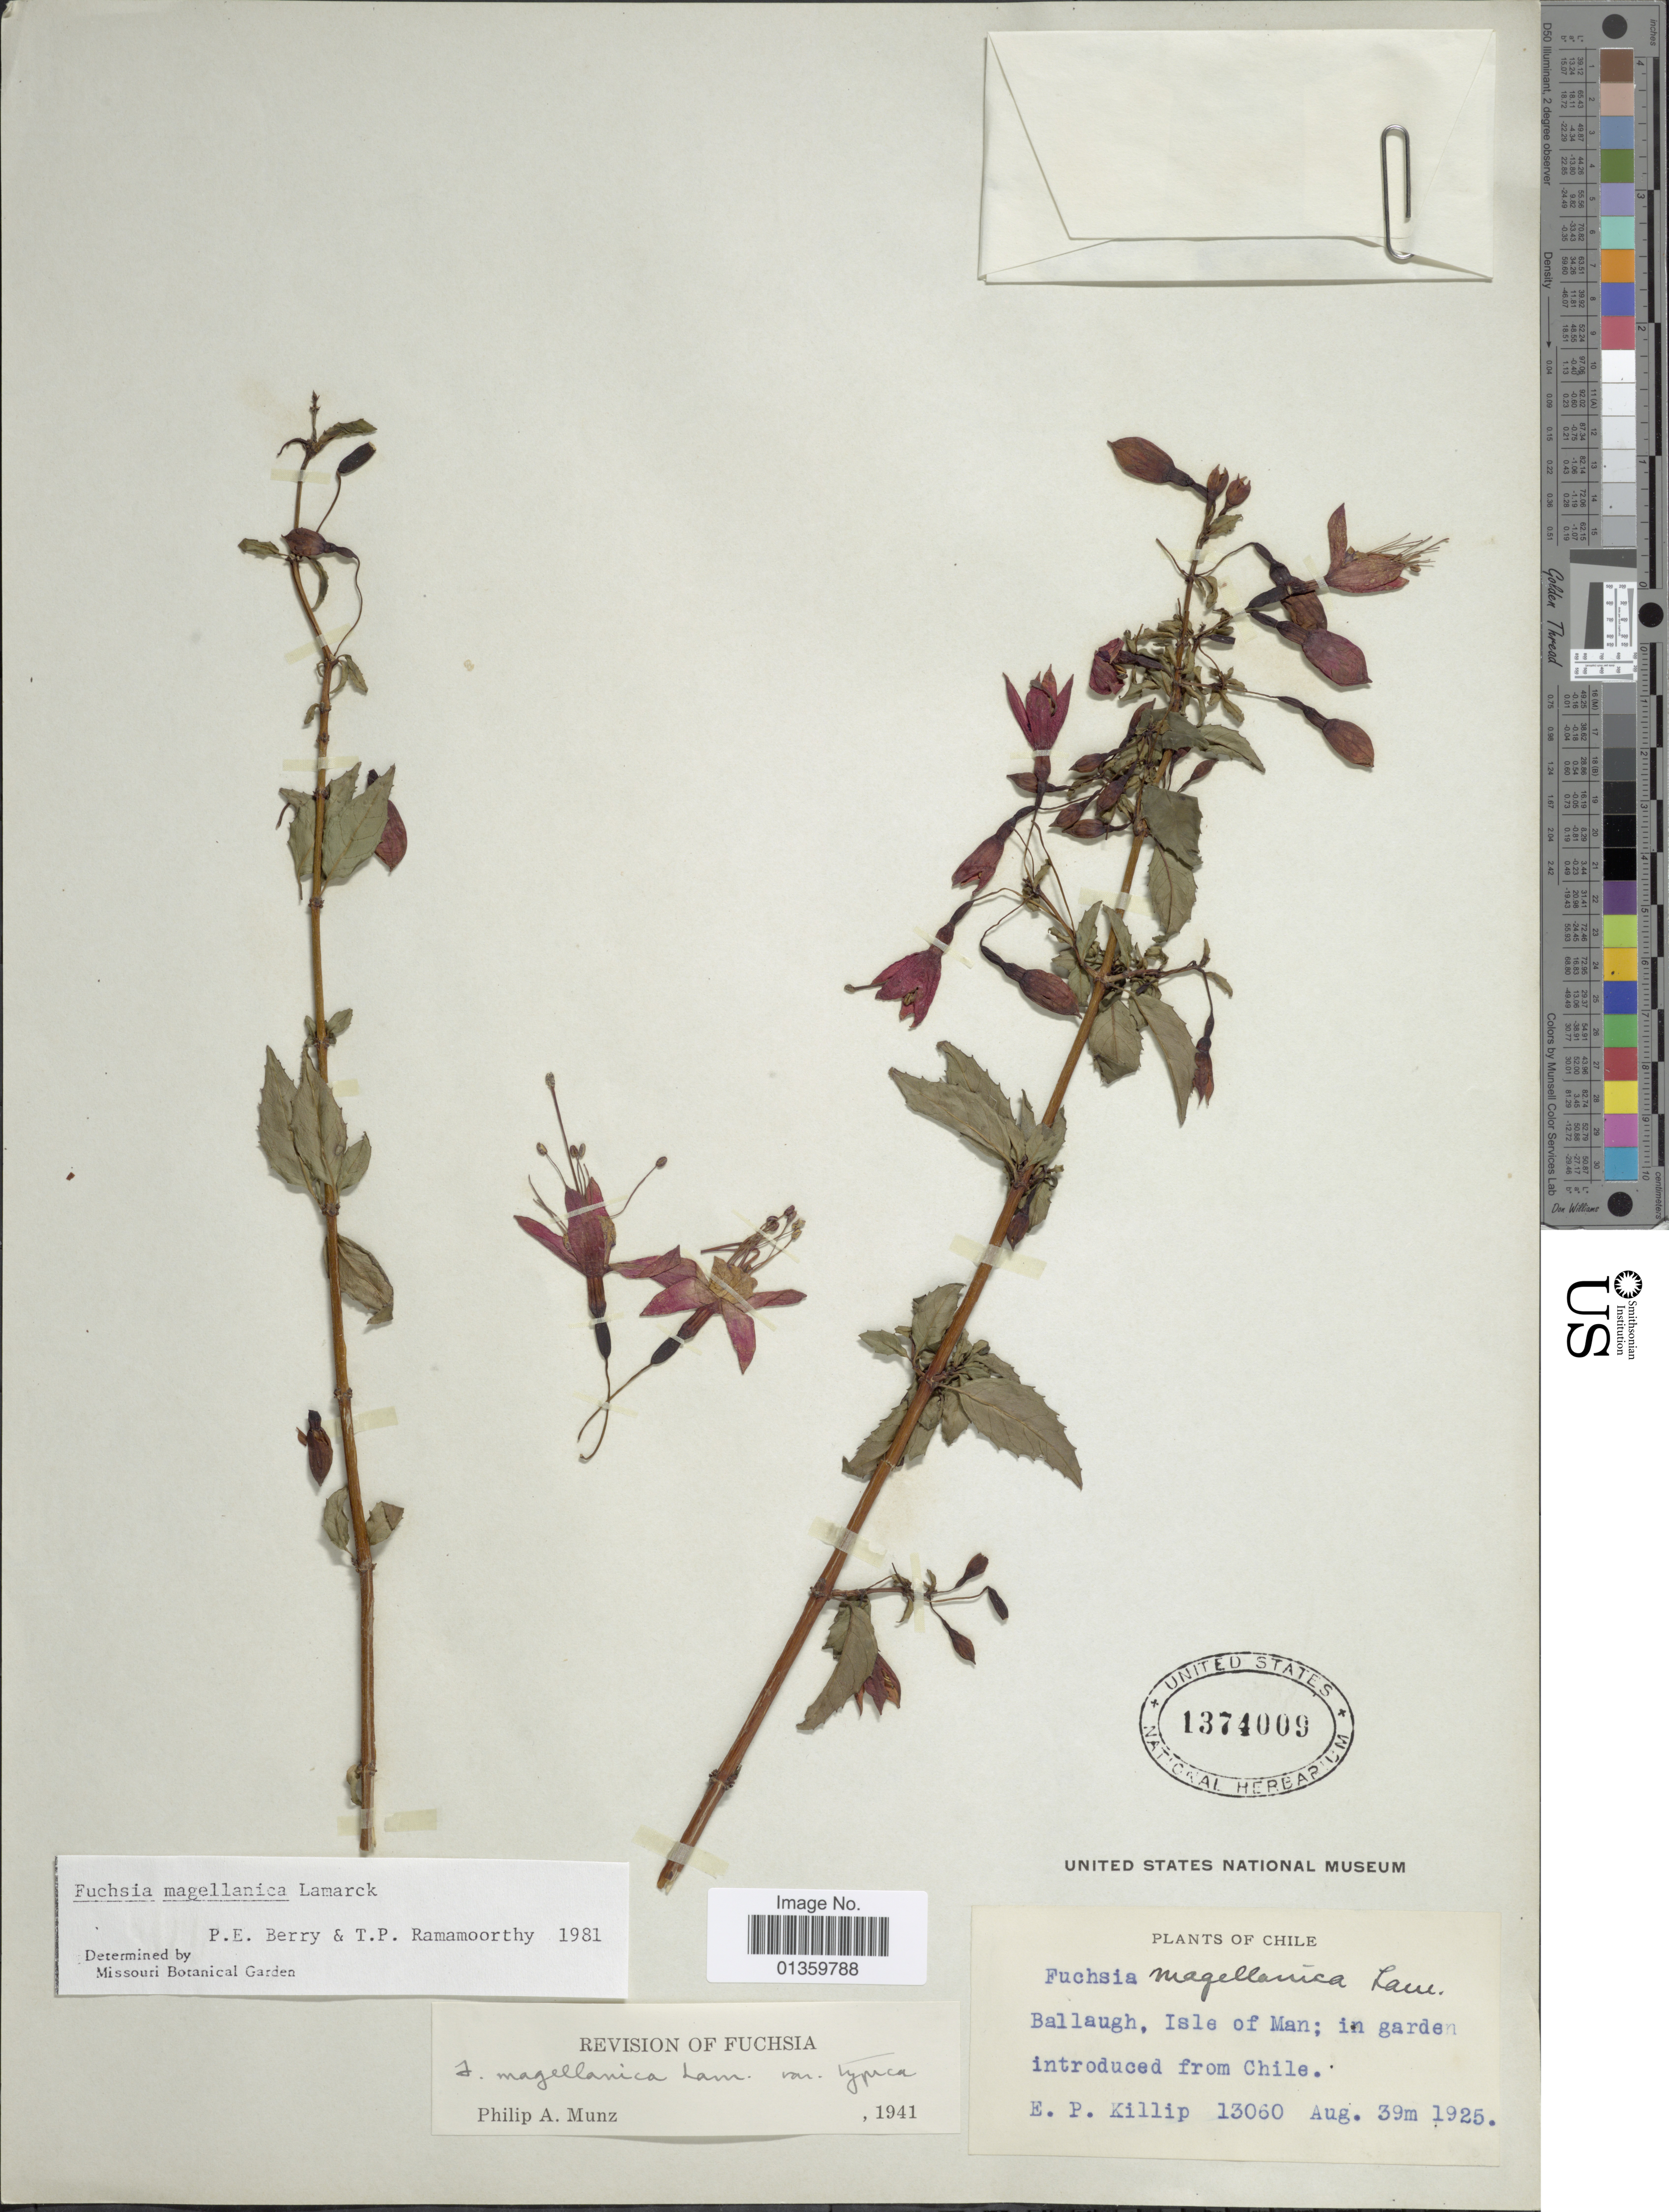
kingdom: Plantae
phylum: Tracheophyta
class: Magnoliopsida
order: Myrtales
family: Onagraceae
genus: Fuchsia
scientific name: Fuchsia magellanica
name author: Lam.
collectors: E. P. Killip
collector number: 13060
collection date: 1925-08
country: Chile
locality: Ballaugh, Isle of Man; in garden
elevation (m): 39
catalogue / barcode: US 1374009